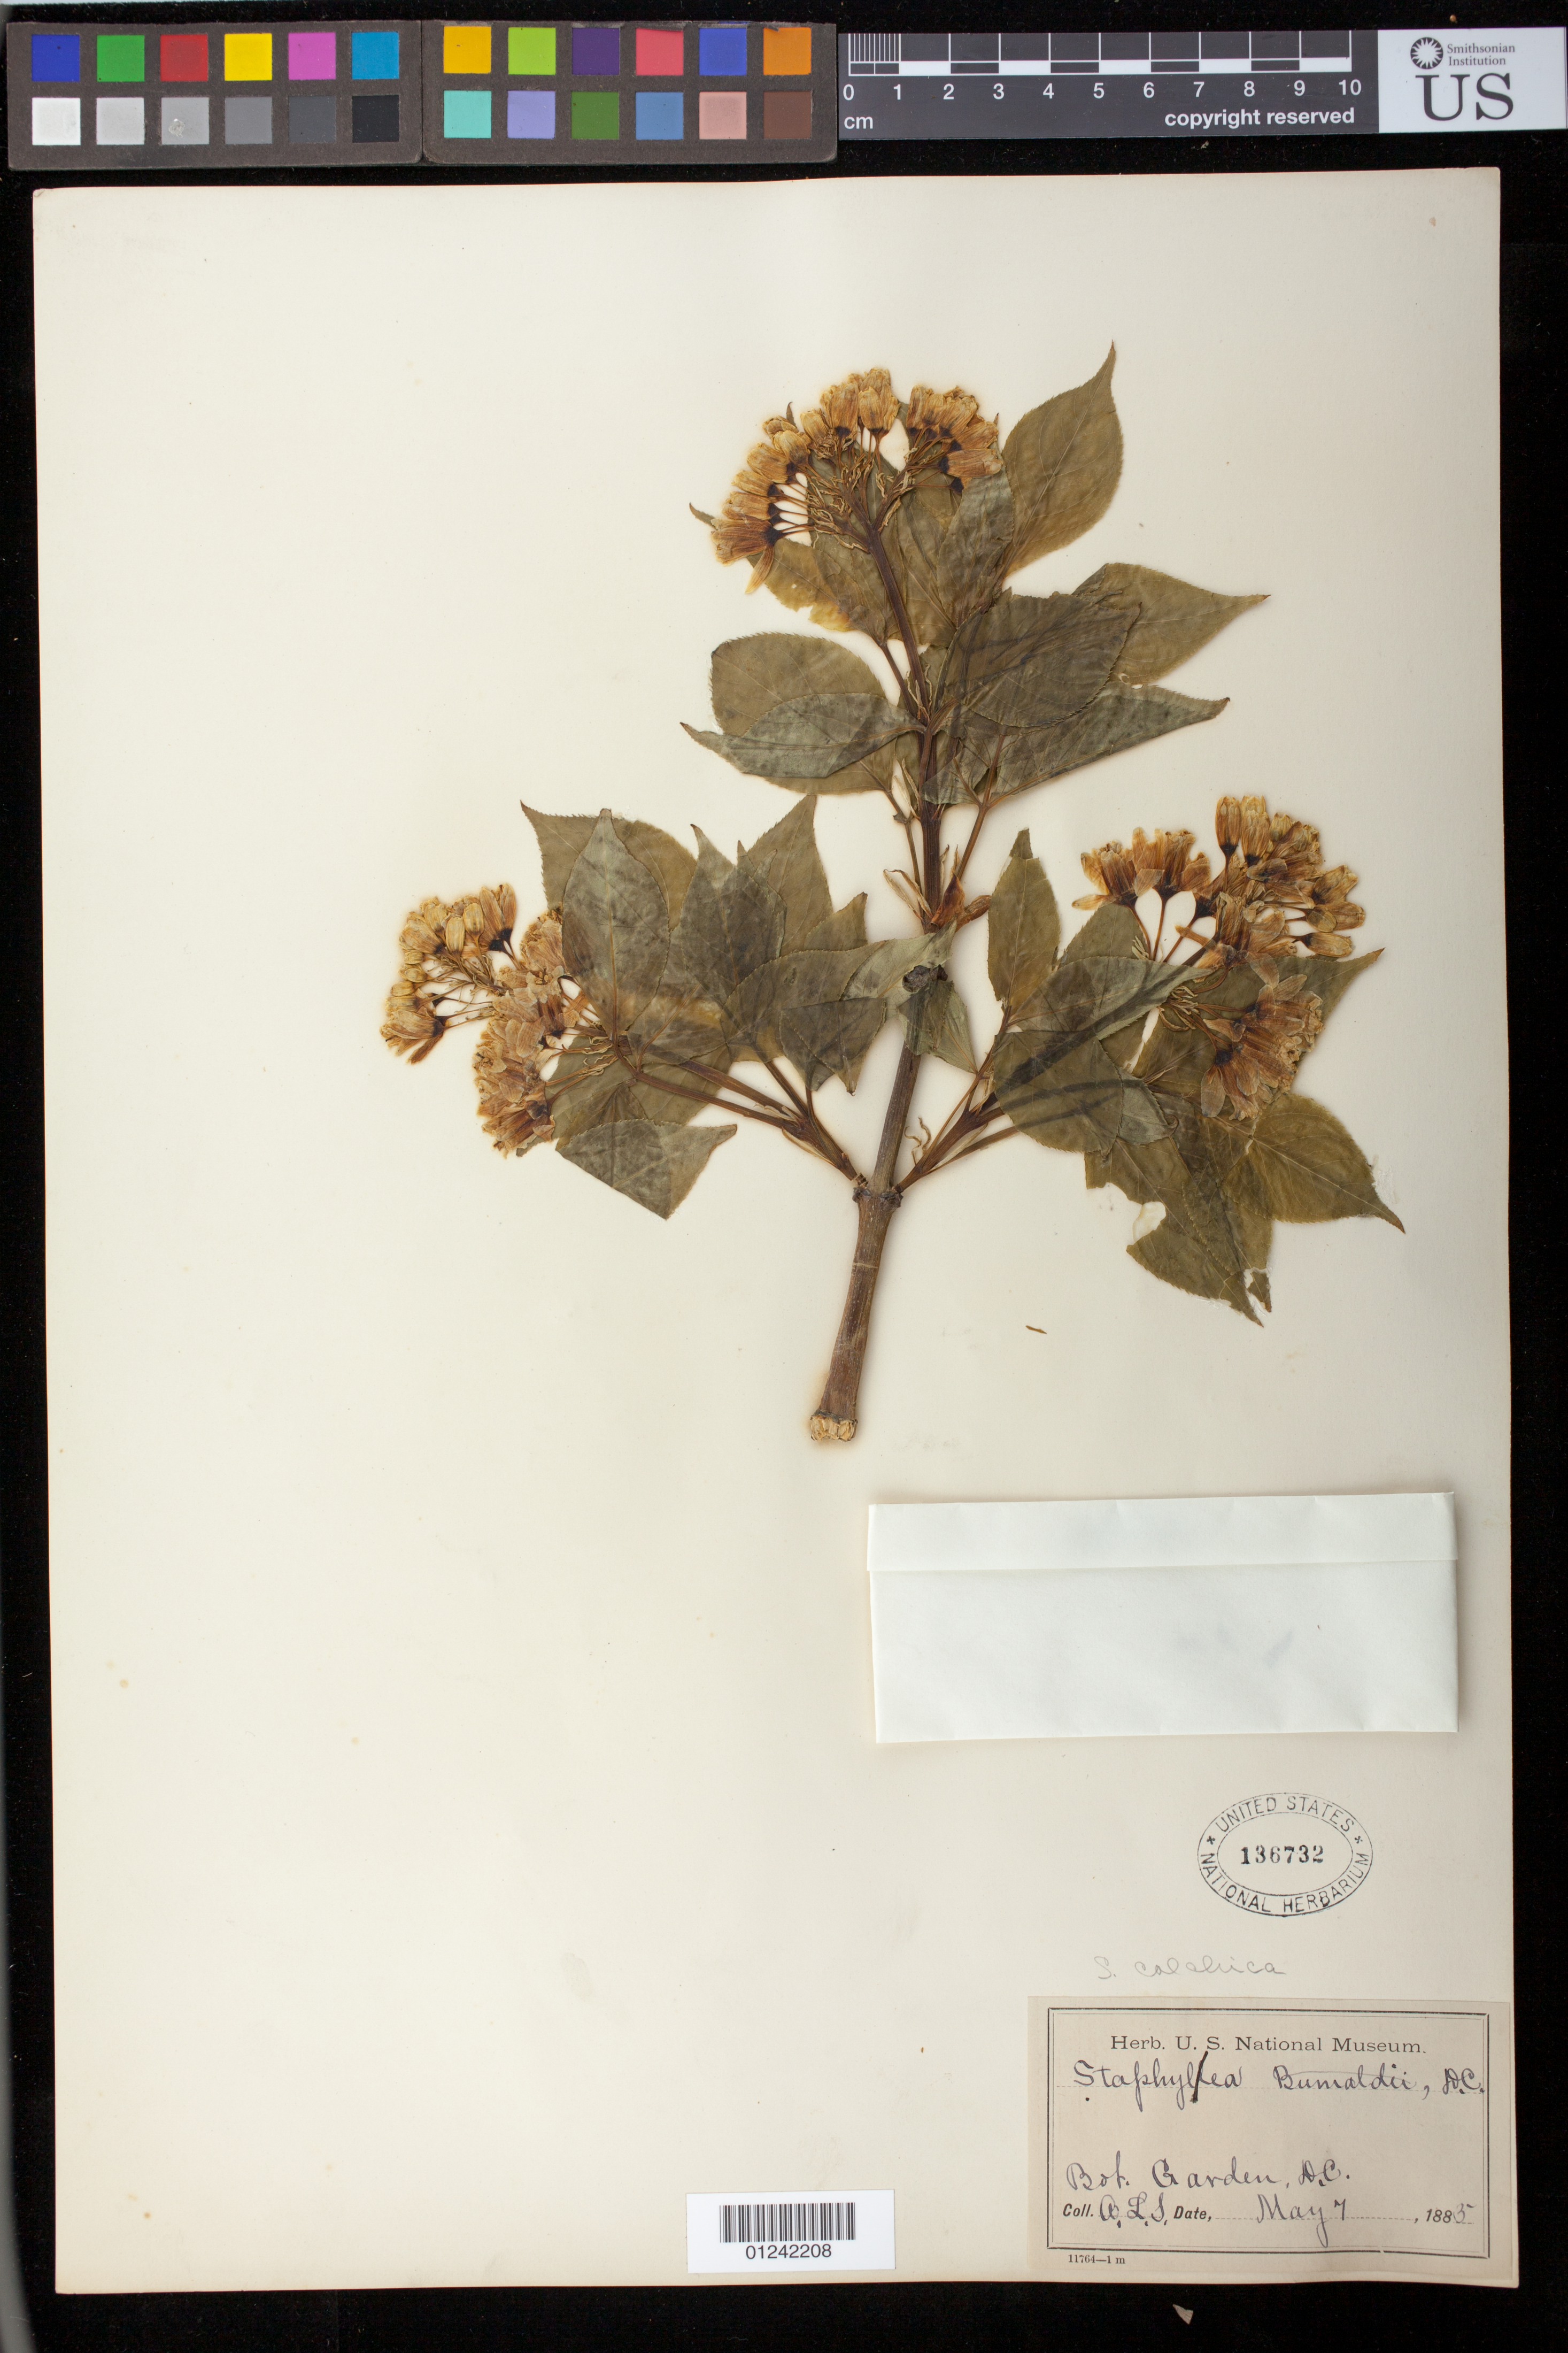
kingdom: Plantae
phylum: Tracheophyta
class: Magnoliopsida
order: Crossosomatales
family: Staphyleaceae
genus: Staphylea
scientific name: Staphylea colchica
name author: Steven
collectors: A.L.S.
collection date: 1885-05-07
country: United States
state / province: District of Columbia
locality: US Botanic Garden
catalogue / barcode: US 136732